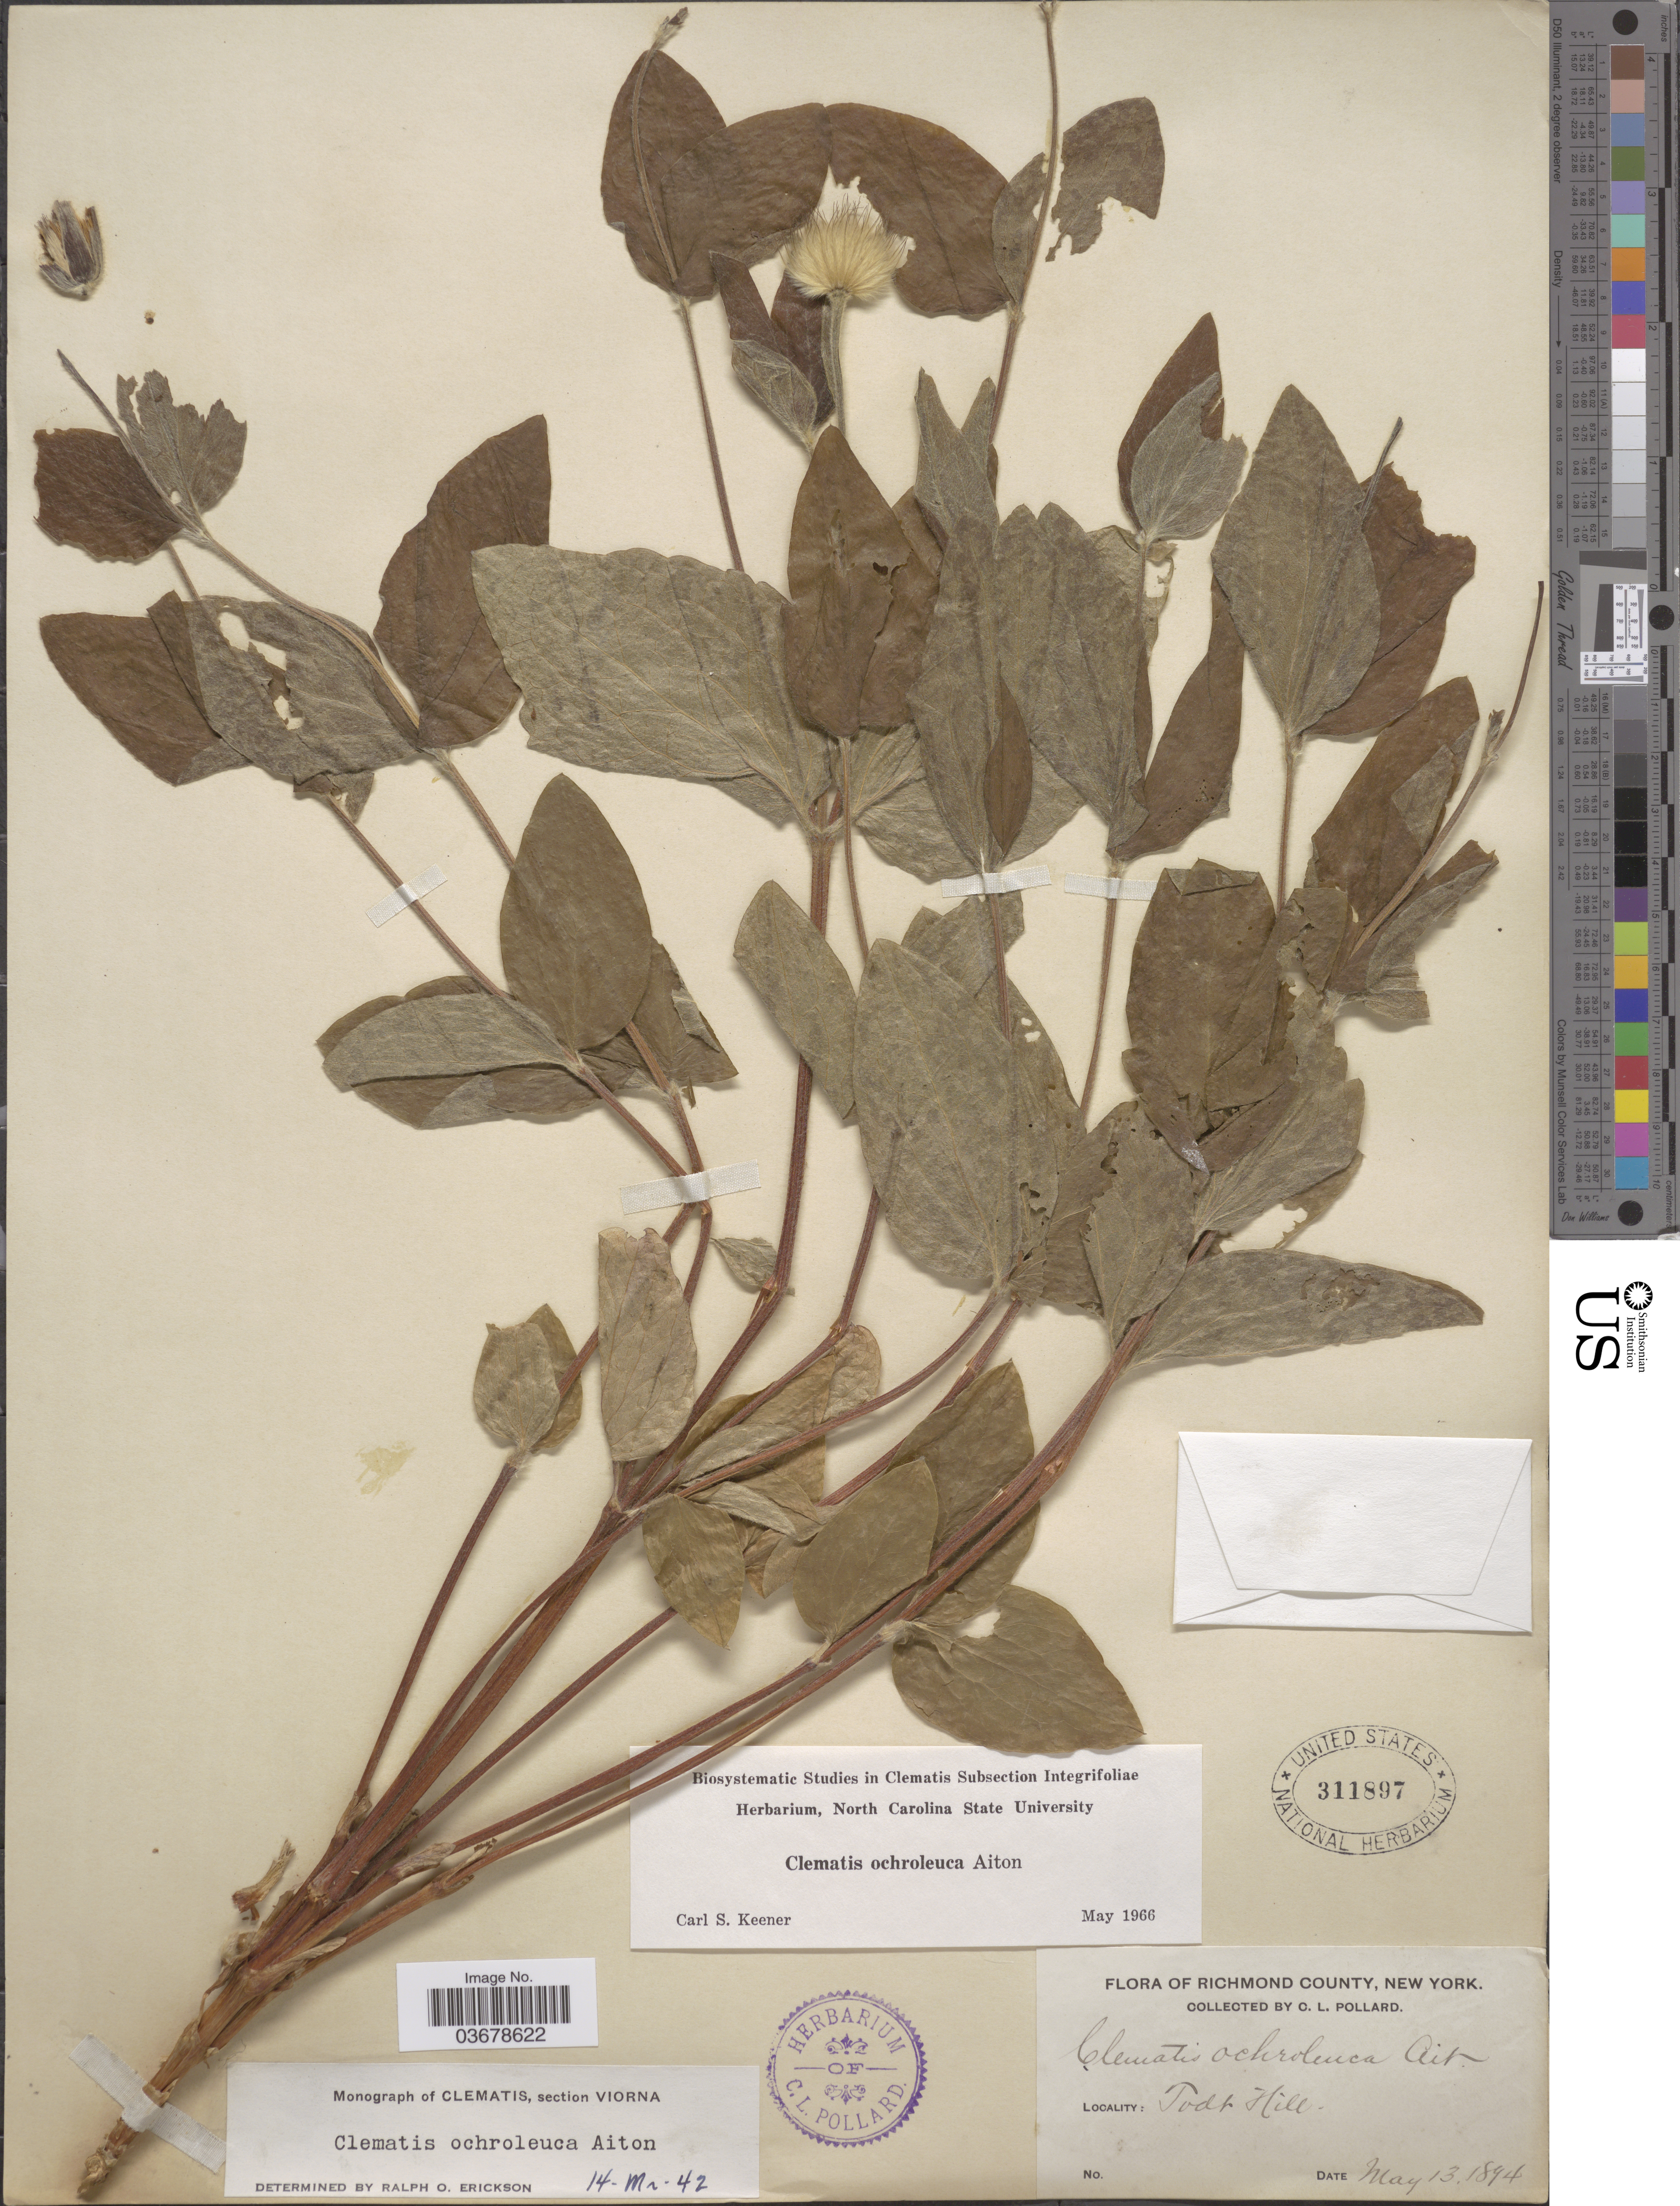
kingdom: Plantae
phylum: Tracheophyta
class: Magnoliopsida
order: Ranunculales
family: Ranunculaceae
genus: Clematis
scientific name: Clematis viorna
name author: L.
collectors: C. L. Pollard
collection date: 1894-05-13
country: United States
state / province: New York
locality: Richmond County. Todt Hill.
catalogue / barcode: US 311897